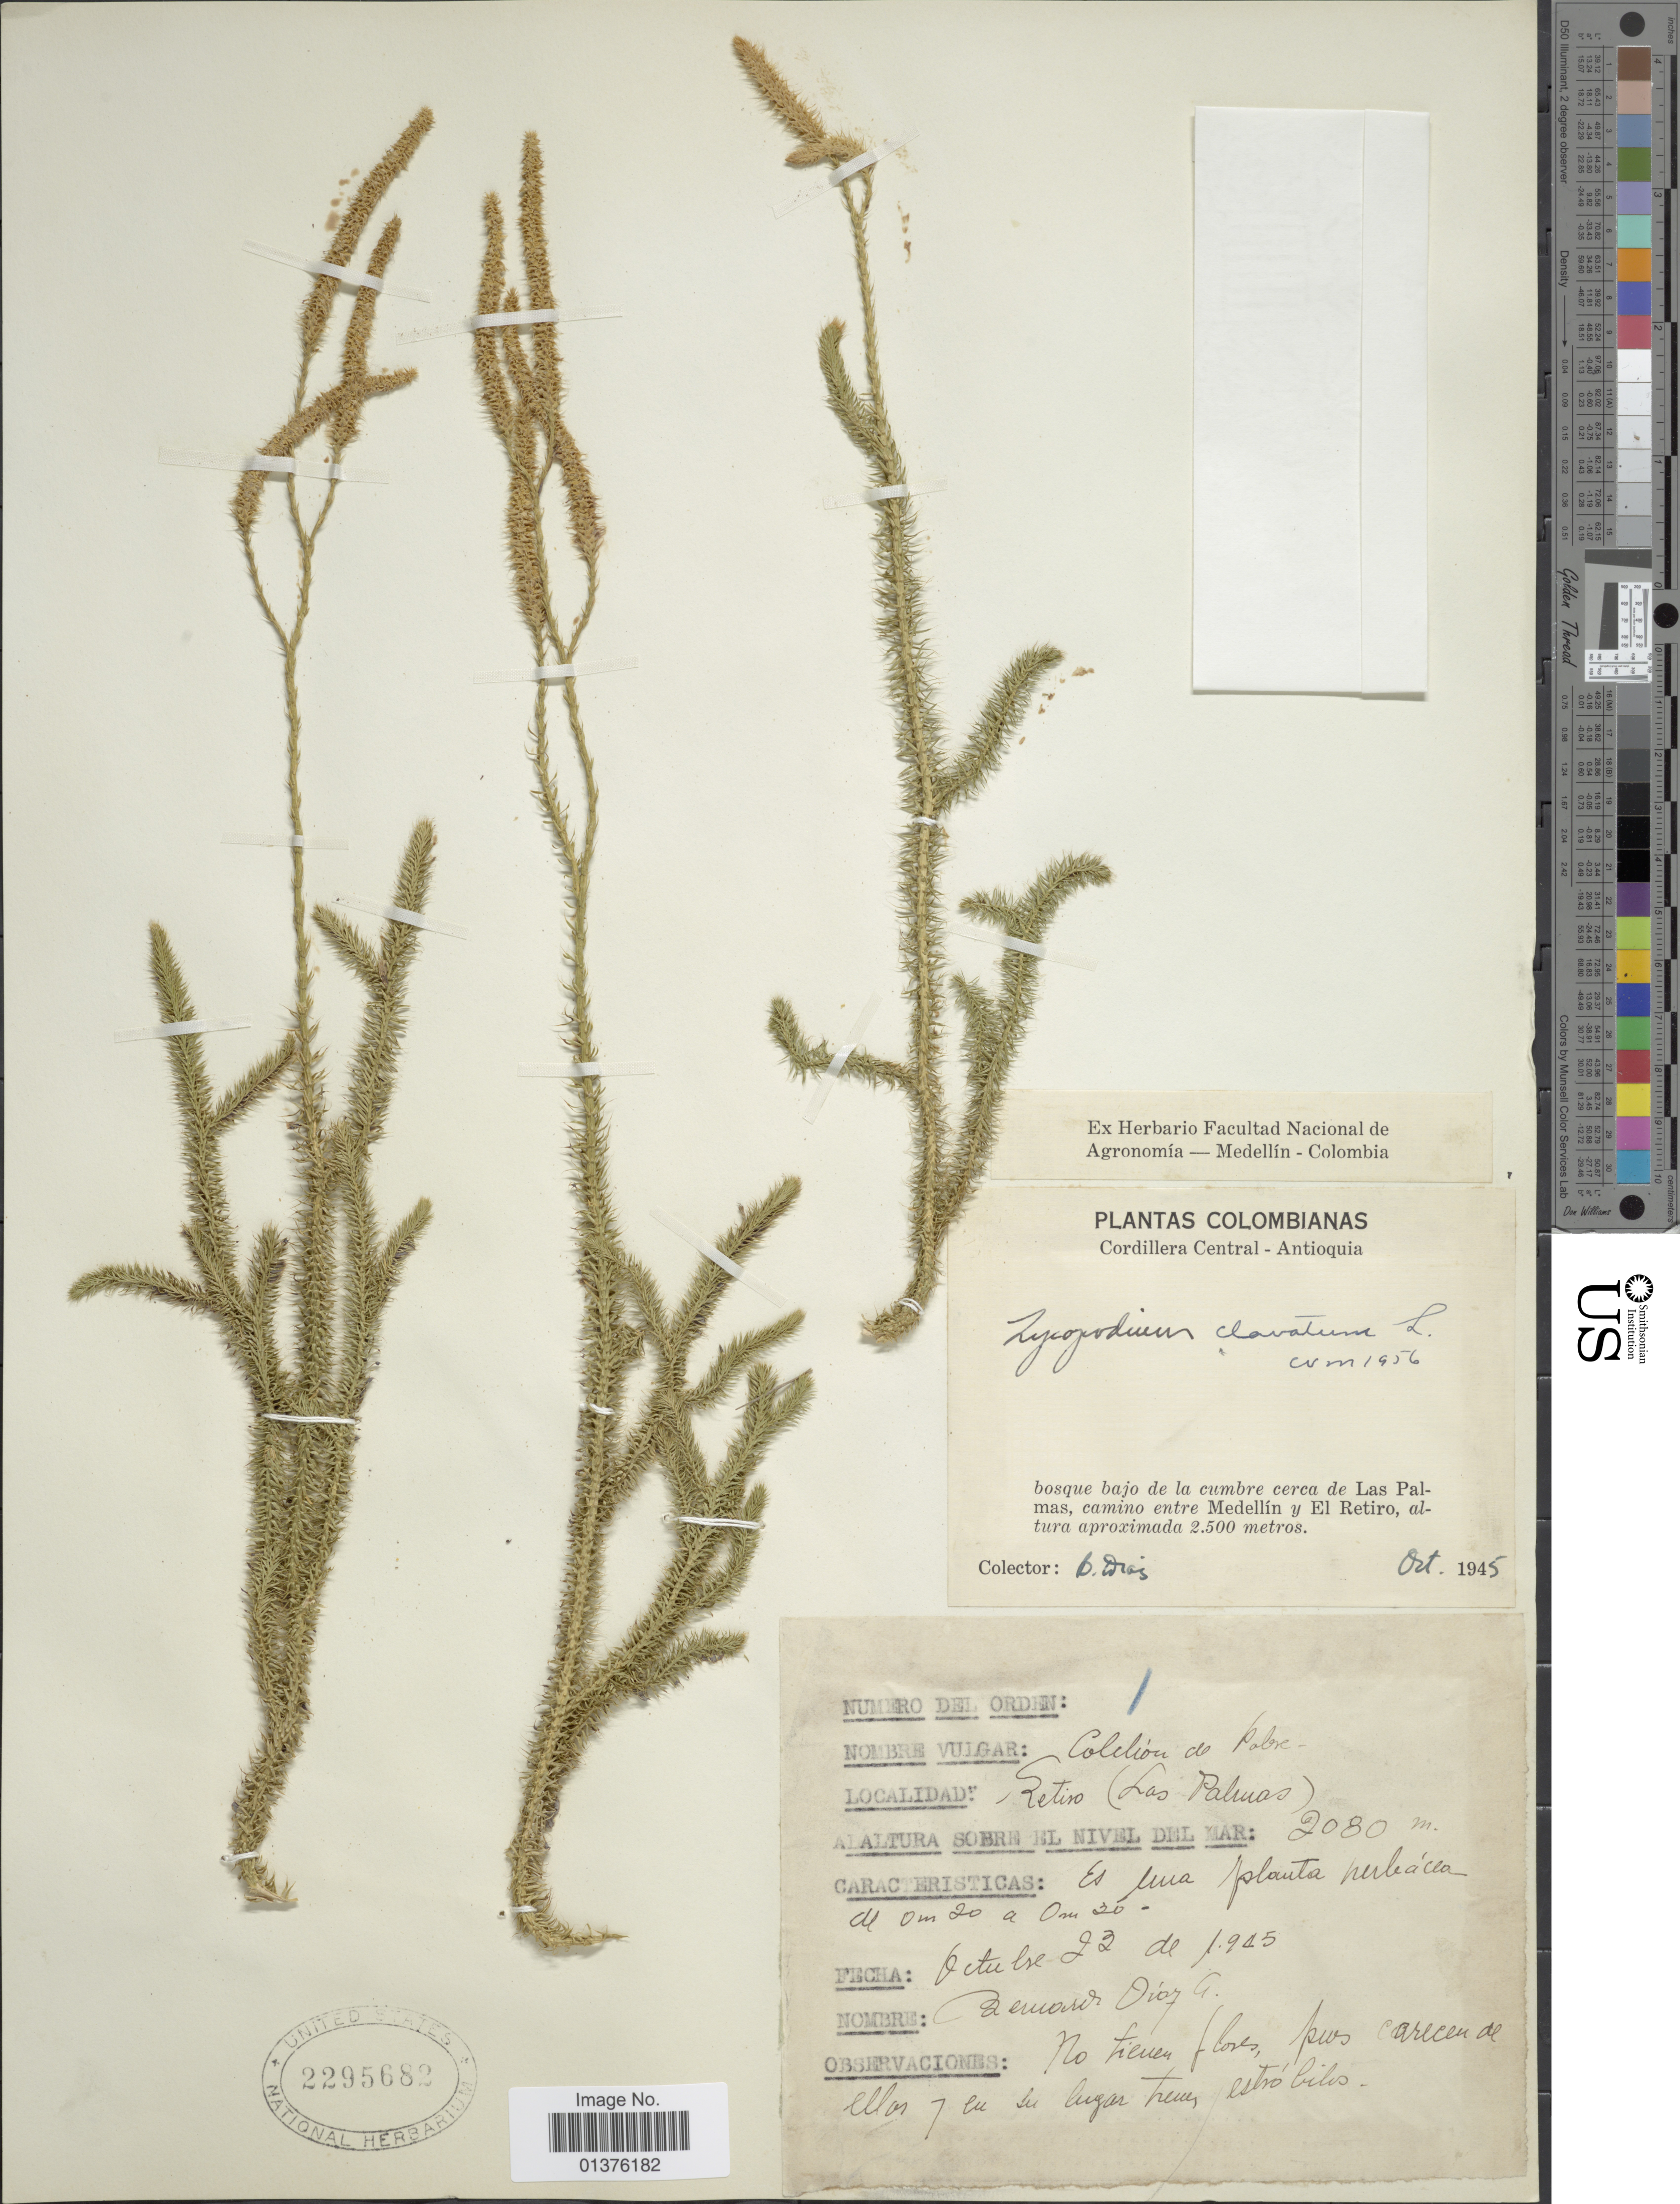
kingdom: Plantae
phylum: Tracheophyta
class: Lycopodiopsida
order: Lycopodiales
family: Lycopodiaceae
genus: Lycopodium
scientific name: Lycopodium clavatum subsp. clavatum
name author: L.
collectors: B. Diaz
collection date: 1945-10-23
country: Colombia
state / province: Antioquia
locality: Cordillera Central, bosque bajo de la cumbre cerca de Las Palmas, camino entre Medellin y El Retiro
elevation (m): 2080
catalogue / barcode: US 2295682